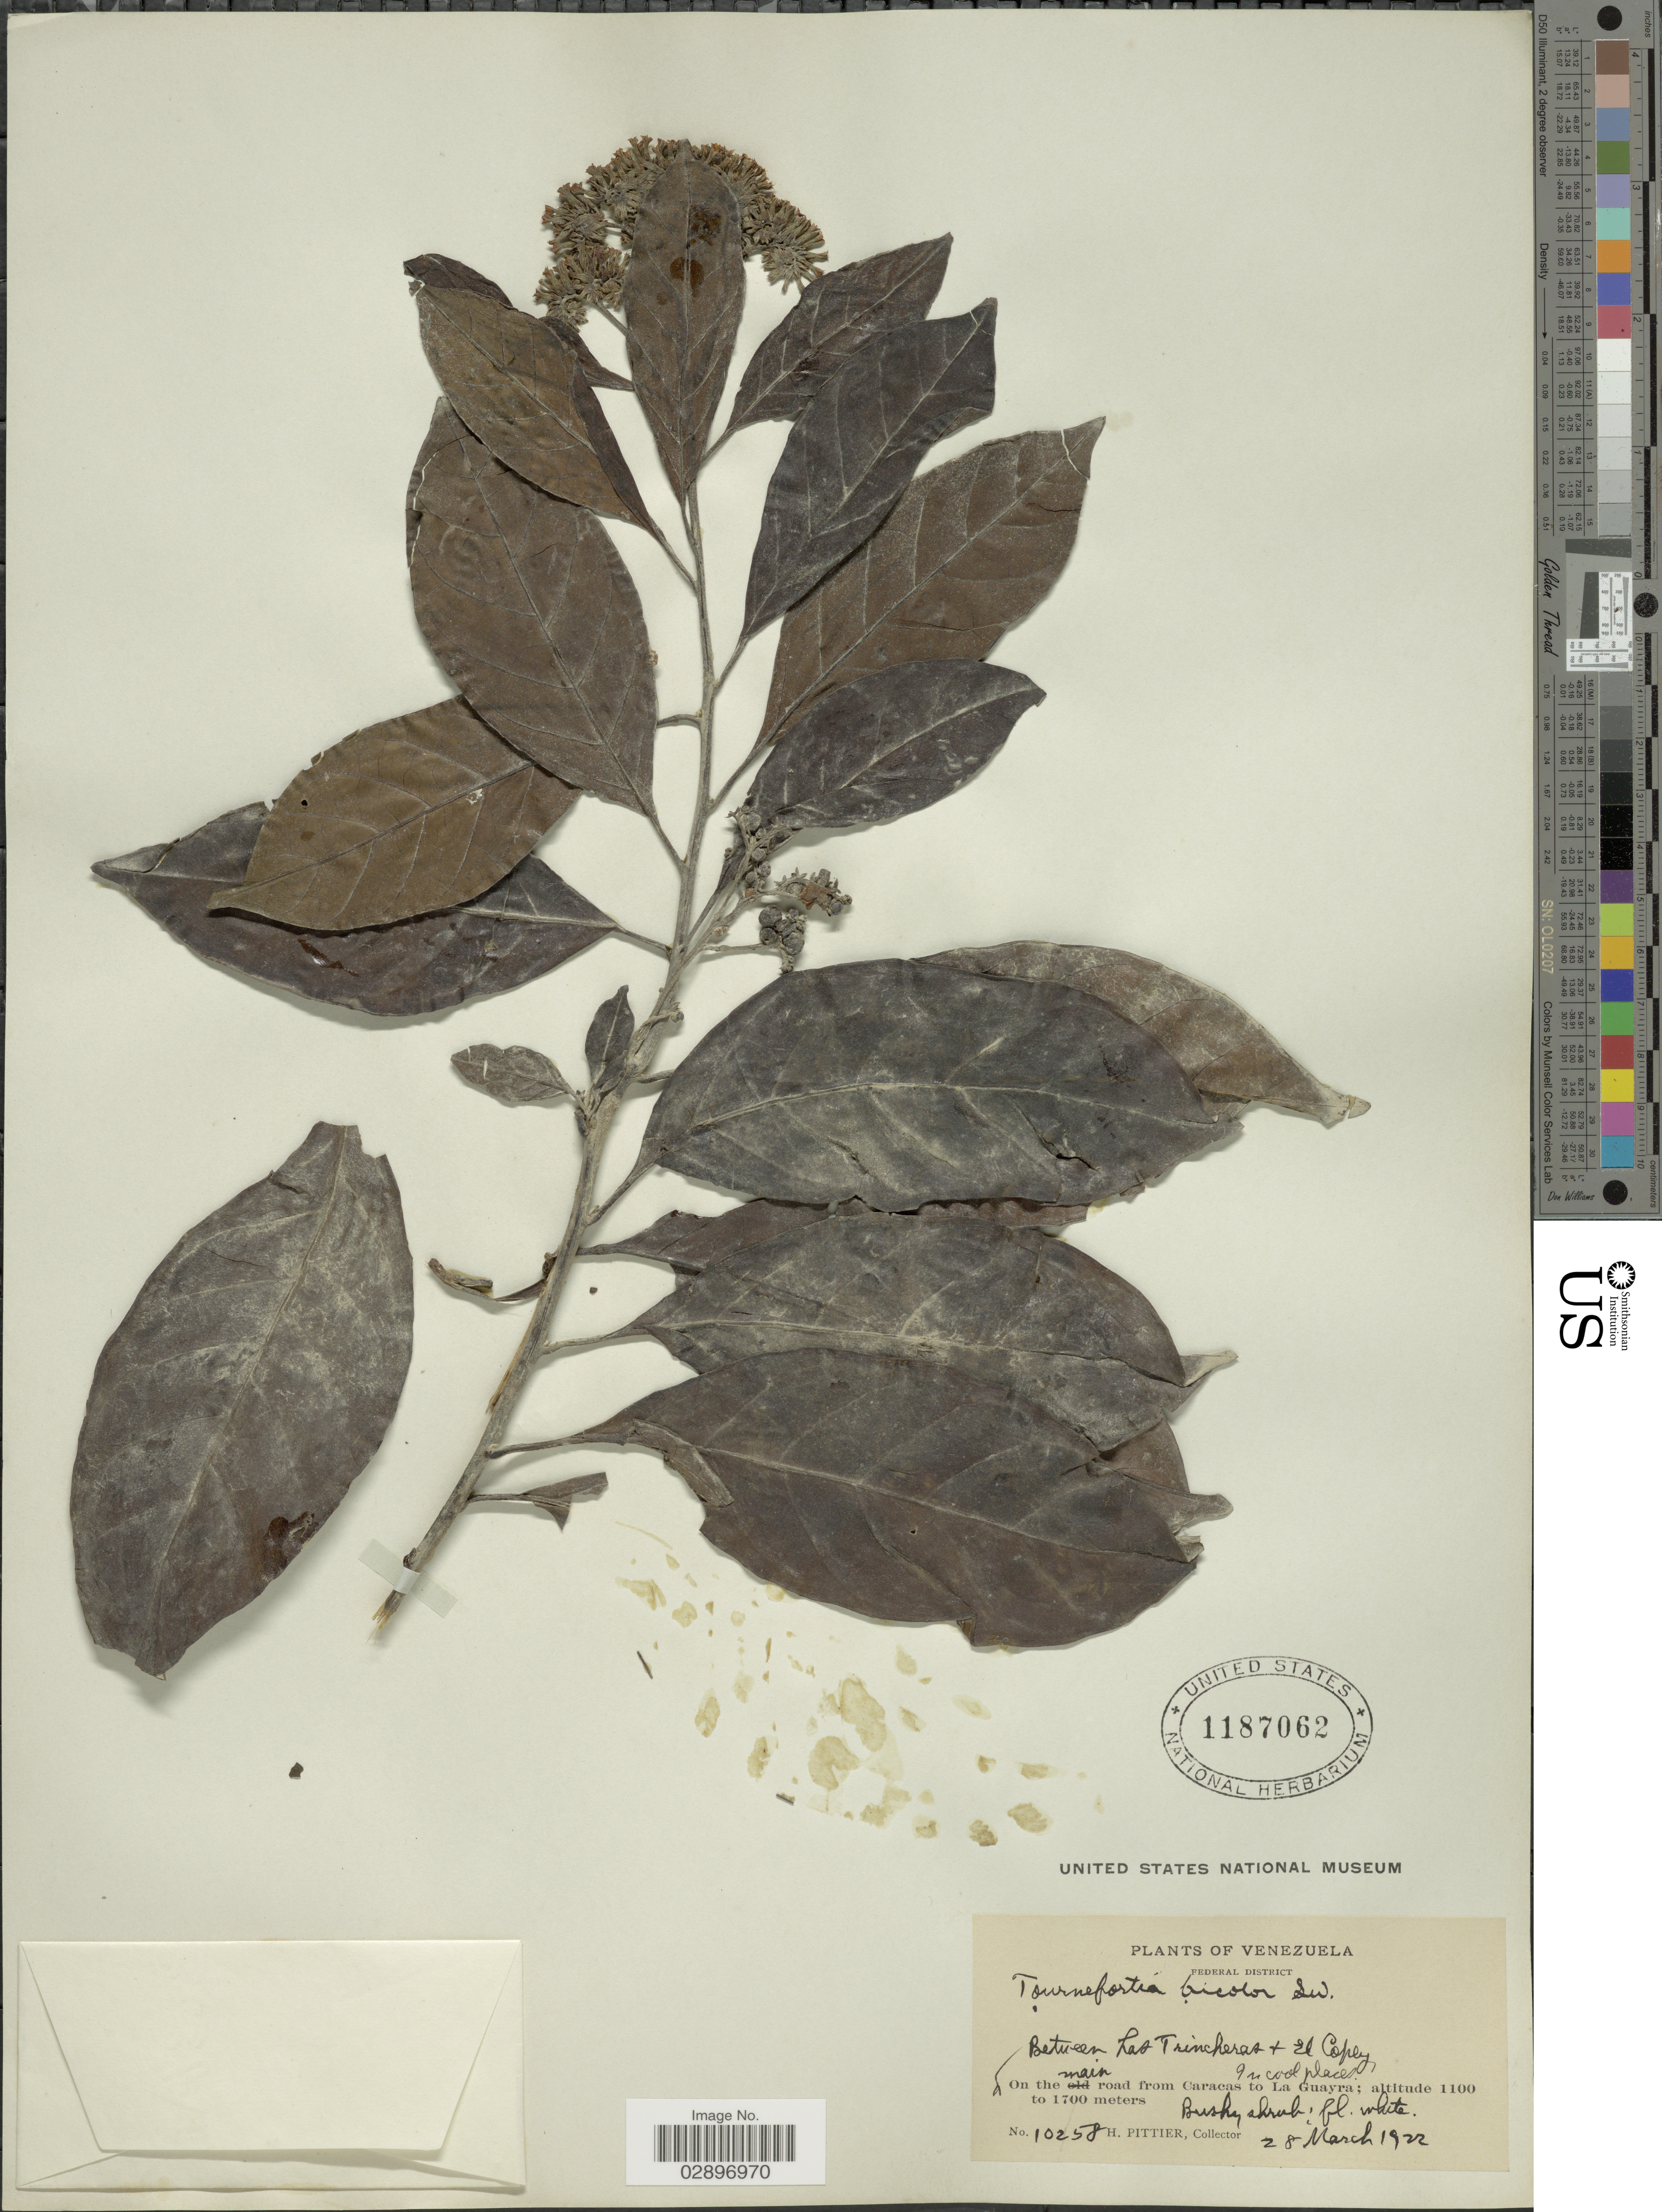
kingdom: Plantae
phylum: Tracheophyta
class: Magnoliopsida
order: Boraginales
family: Heliotropiaceae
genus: Tournefortia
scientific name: Tournefortia bicolor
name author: Sw.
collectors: H. F. Pittier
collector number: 10258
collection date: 1922-03-28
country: Venezuela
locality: Federal District. Between Las Trincheras + El Copey. On the main road from Caracas to La Guayra.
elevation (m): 1100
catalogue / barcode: US 1187062